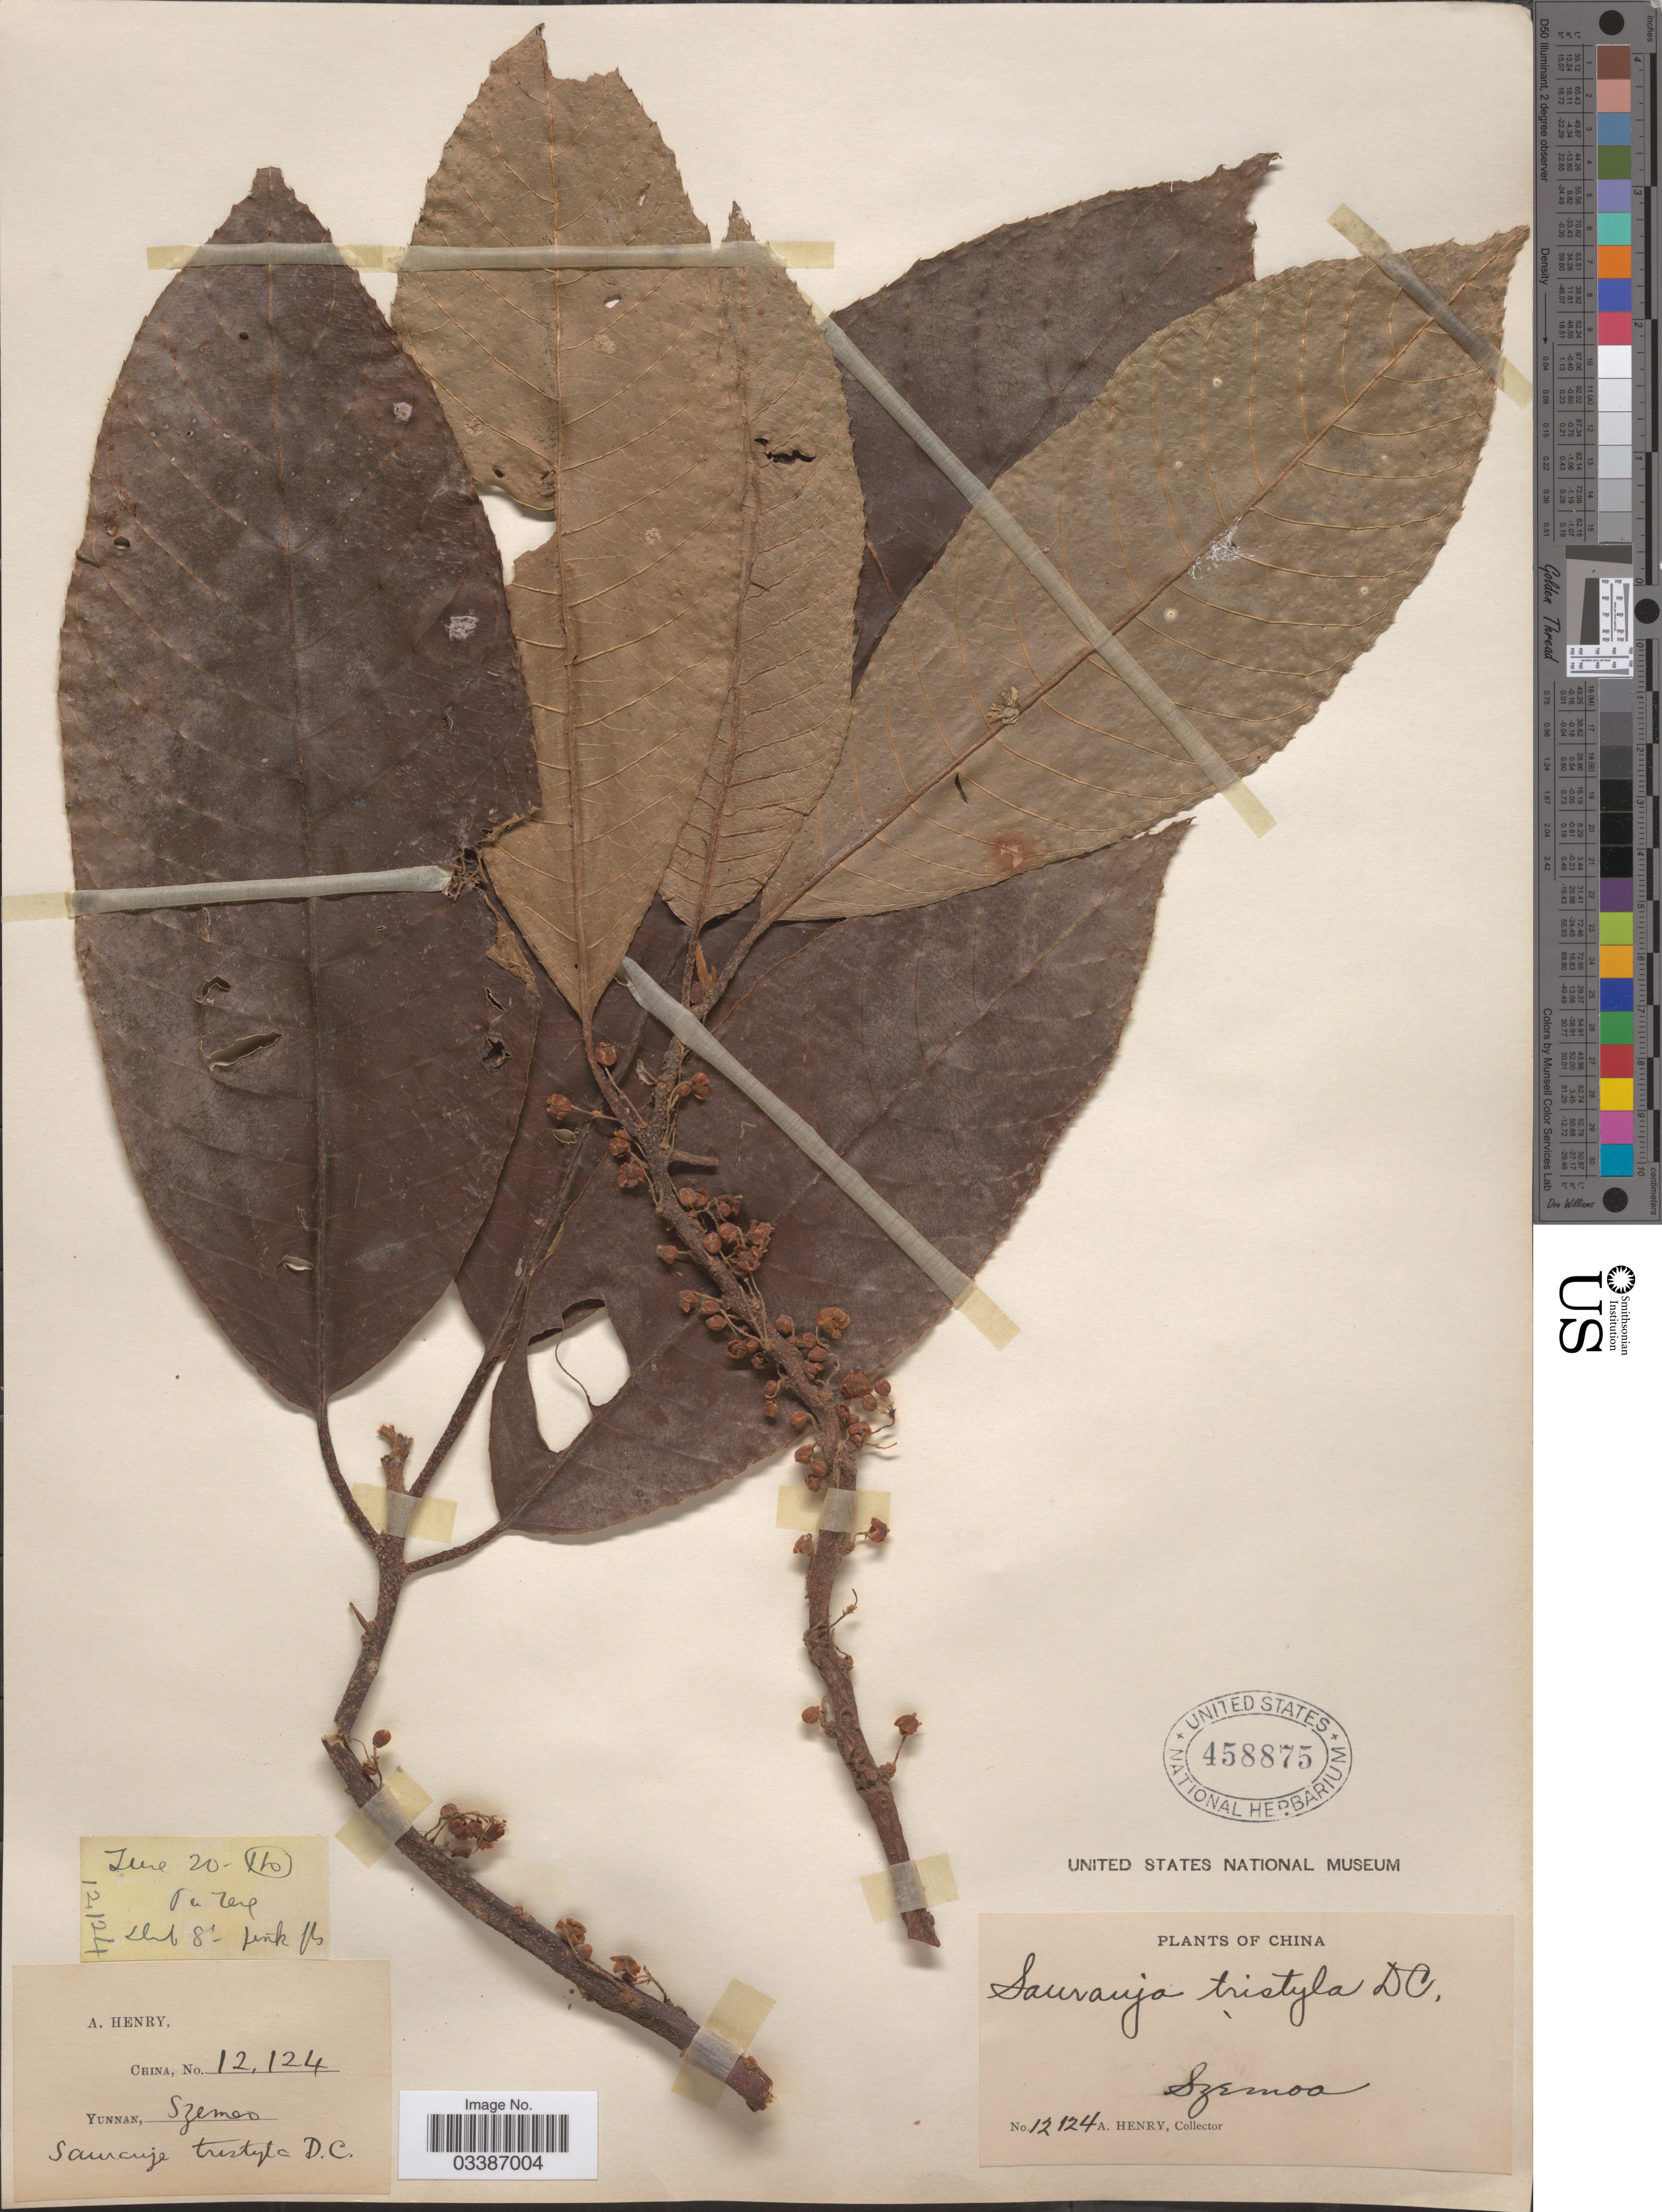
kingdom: Plantae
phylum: Tracheophyta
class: Magnoliopsida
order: Ericales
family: Actinidiaceae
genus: Saurauia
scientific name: Saurauia tristyla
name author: DC.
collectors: A. Henry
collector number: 12124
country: China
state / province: Yunnan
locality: Szemoa.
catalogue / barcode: US 458875